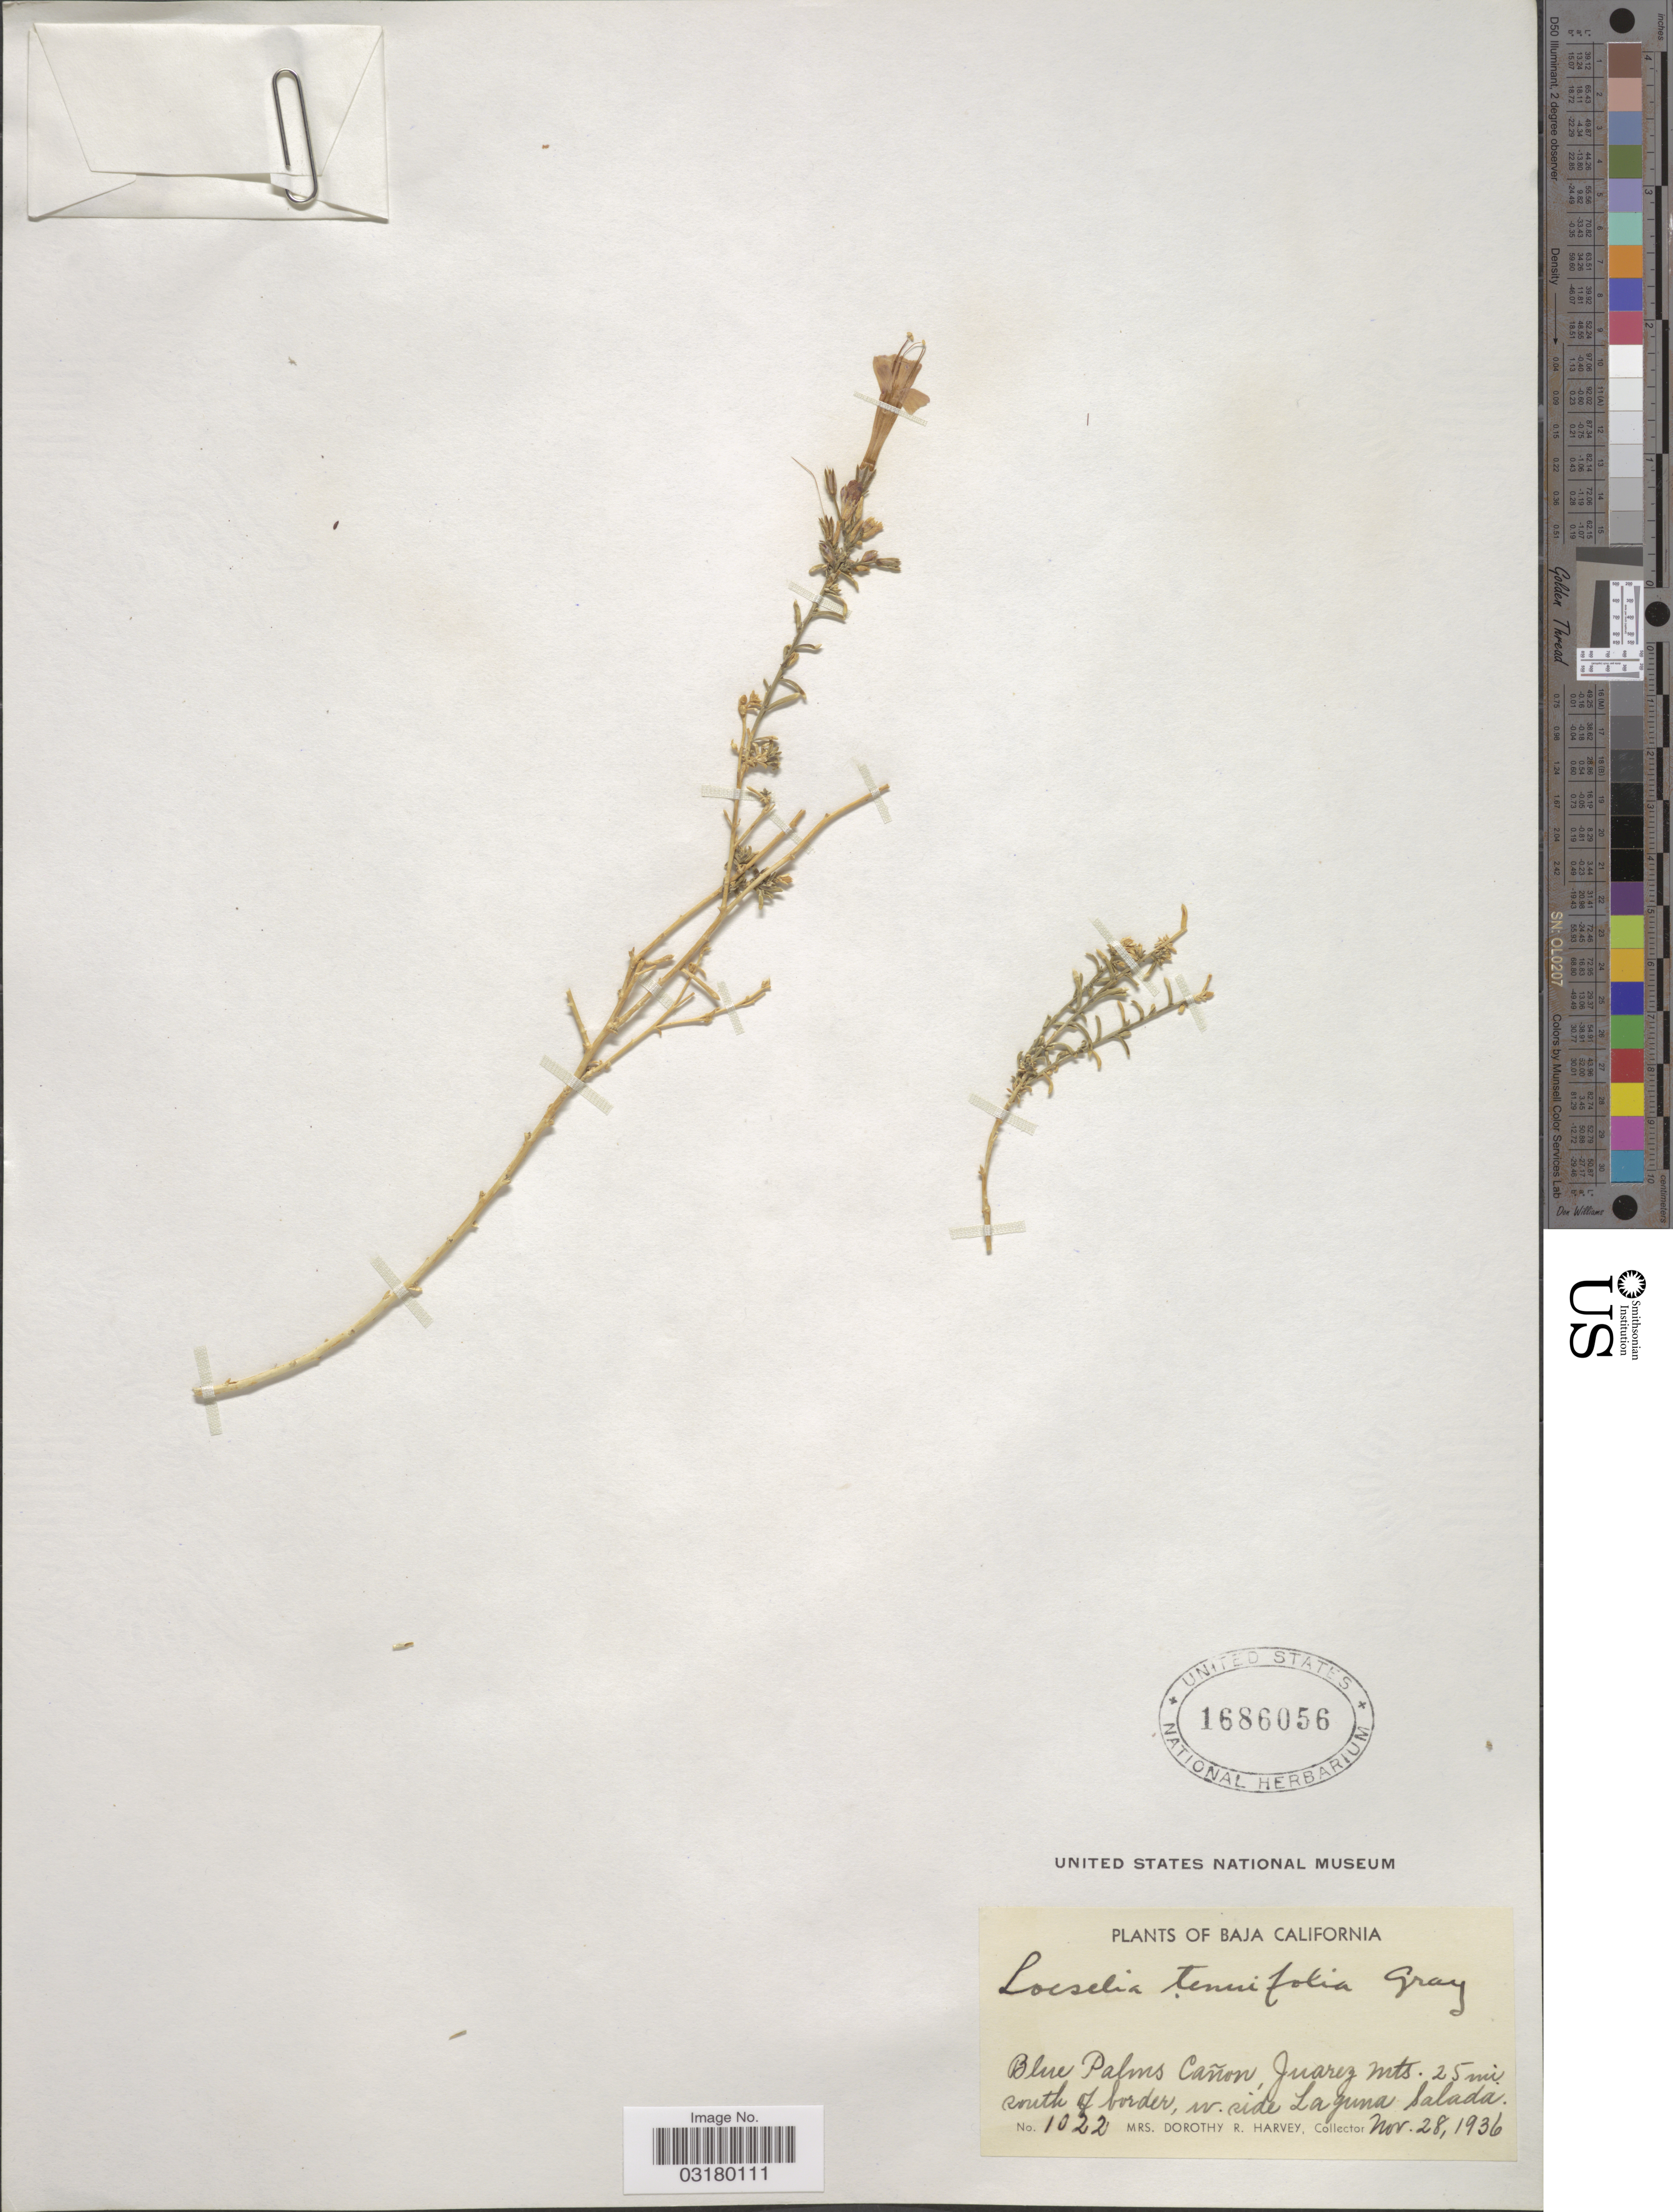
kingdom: Plantae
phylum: Tracheophyta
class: Magnoliopsida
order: Ericales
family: Polemoniaceae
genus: Ipomopsis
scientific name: Ipomopsis tenuifolia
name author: (A. Gray) V.E. Grant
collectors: Harvey, Mrs. D. R.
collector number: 1022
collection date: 1936-11-28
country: Mexico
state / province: Baja California Norte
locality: Blue Palms Cañon, Juarez Mts. 25 mi south of border, w. side Laguna Salada.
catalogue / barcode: US 1686056